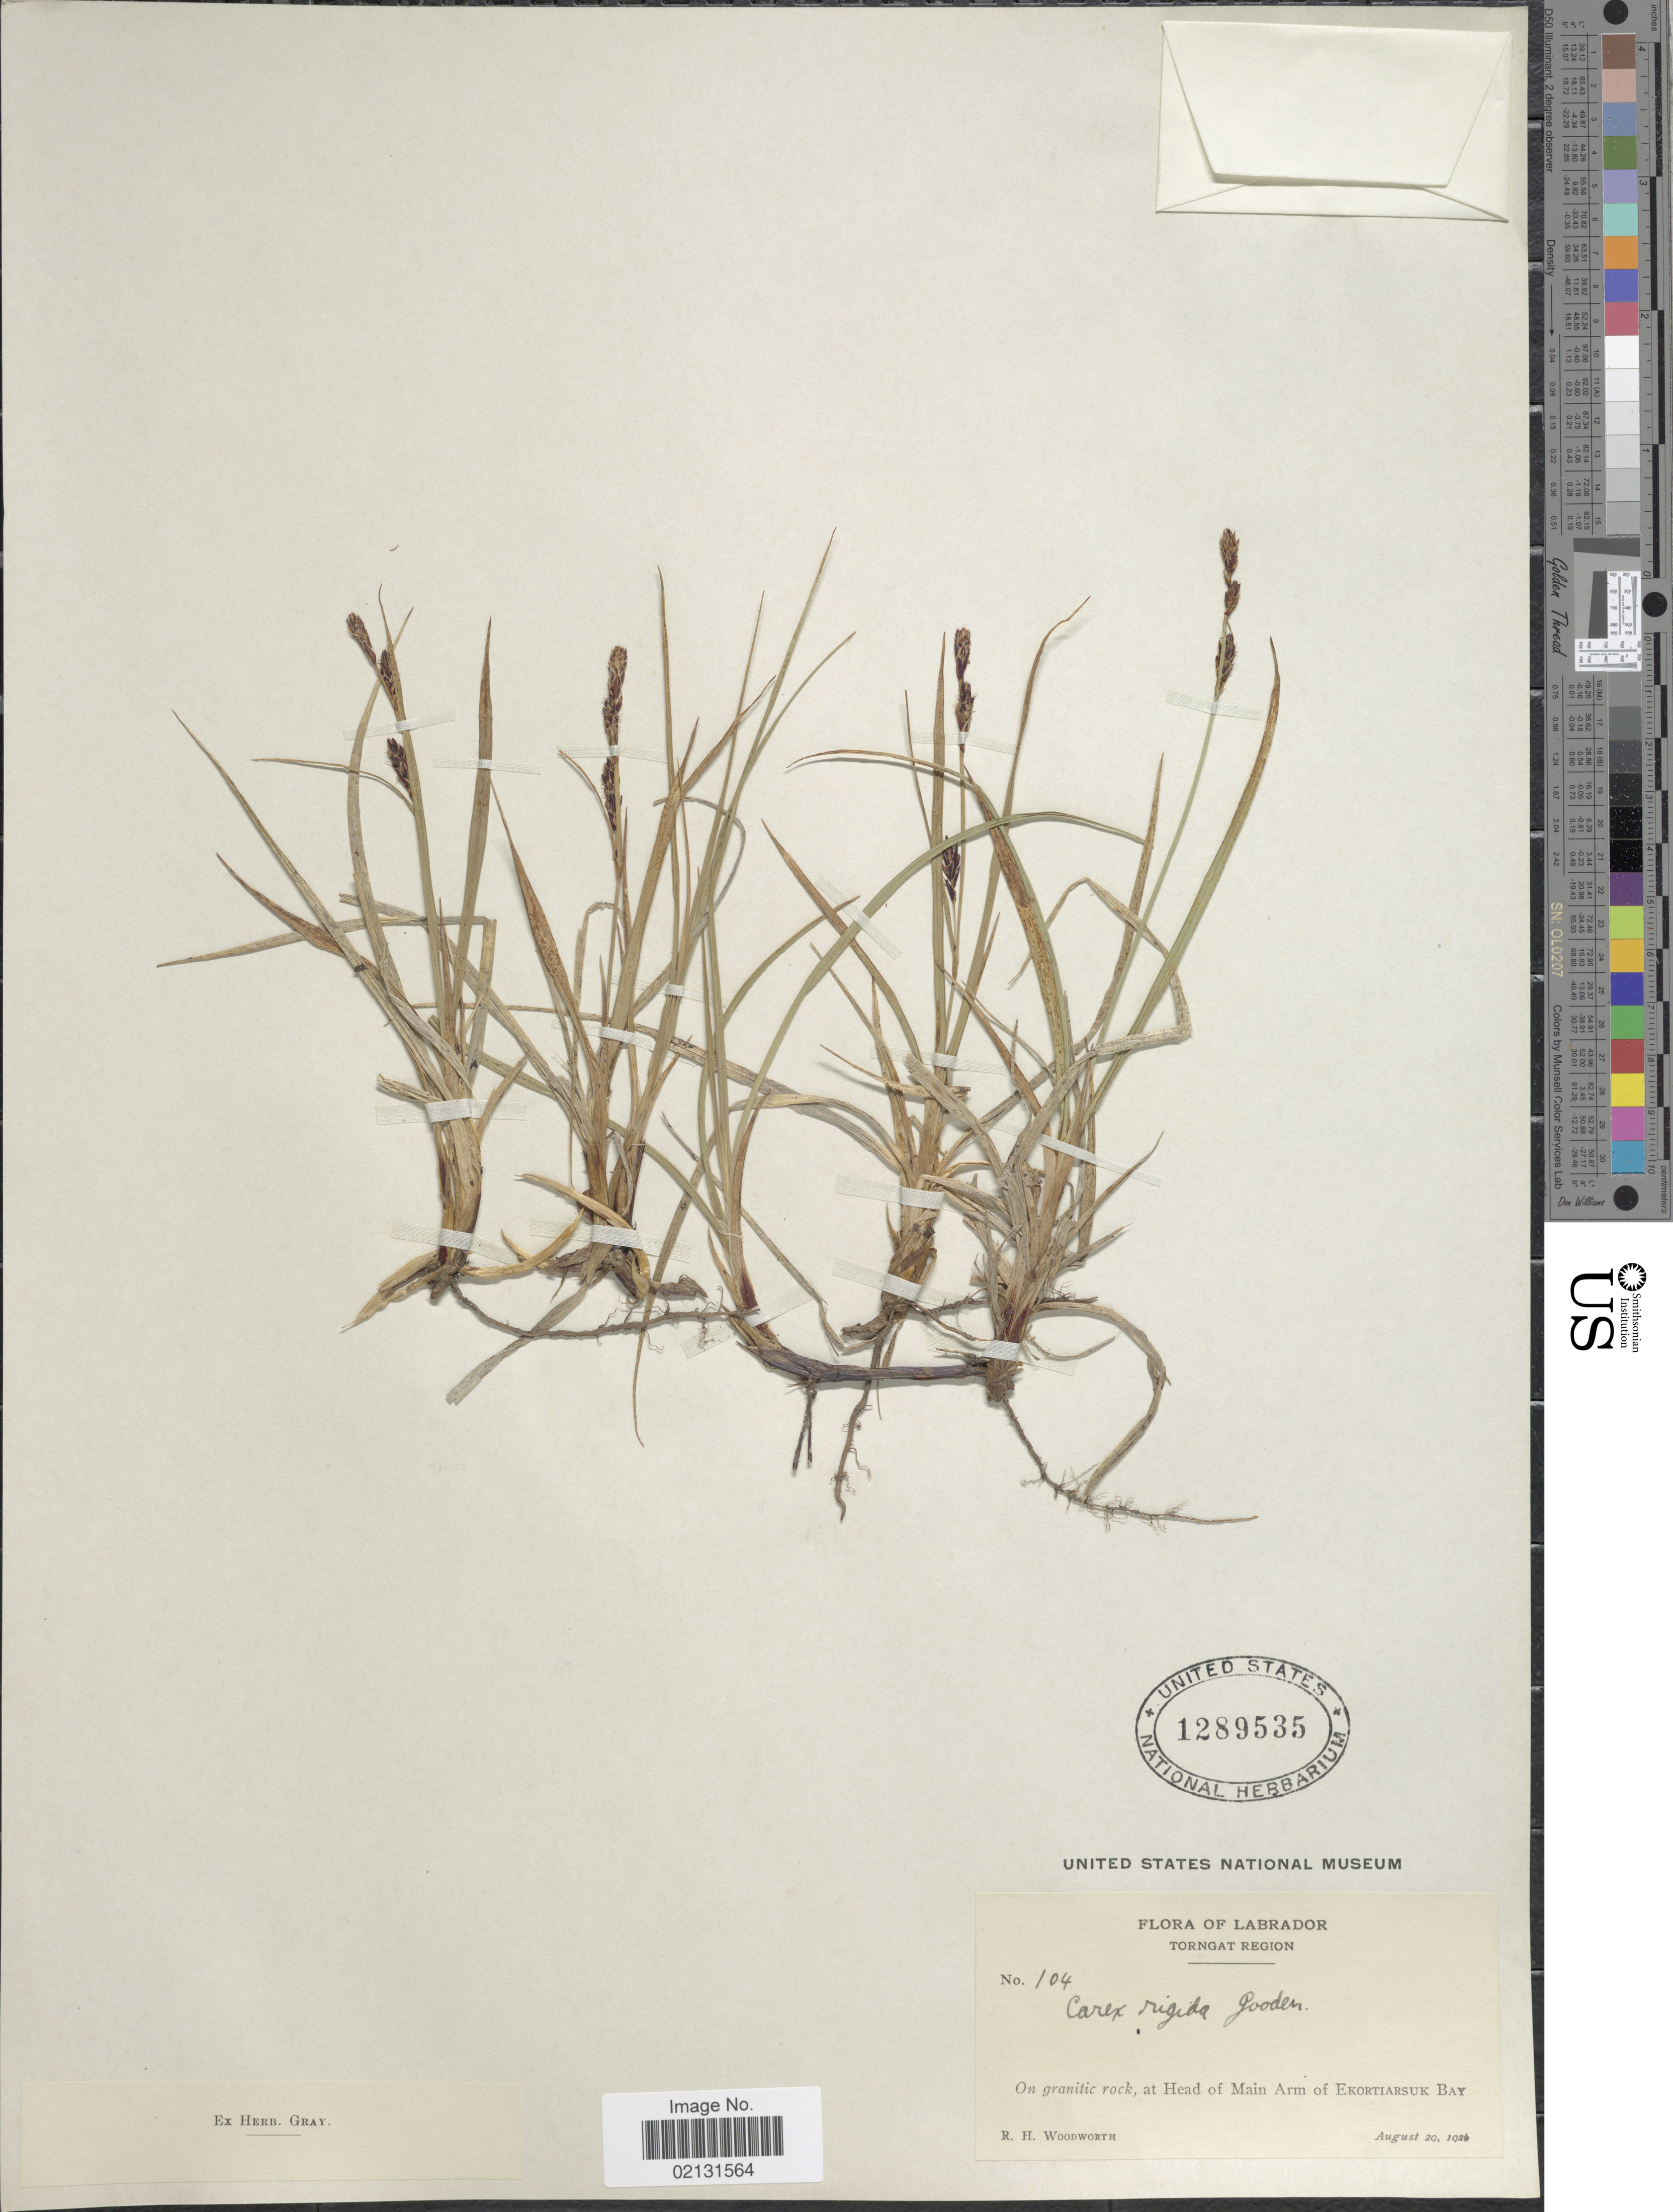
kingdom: Plantae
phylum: Tracheophyta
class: Liliopsida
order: Poales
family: Cyperaceae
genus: Carex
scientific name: Carex bigelowii subsp. bigelowii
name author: Torr. ex Schwein.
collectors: R. Woodworth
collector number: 104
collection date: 1926-08-29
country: Canada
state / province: Newfoundland and Labrador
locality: Labrador, Torngat Region, at Head of Main Arm of Ekortiarsuk Bay.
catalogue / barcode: US 1289535